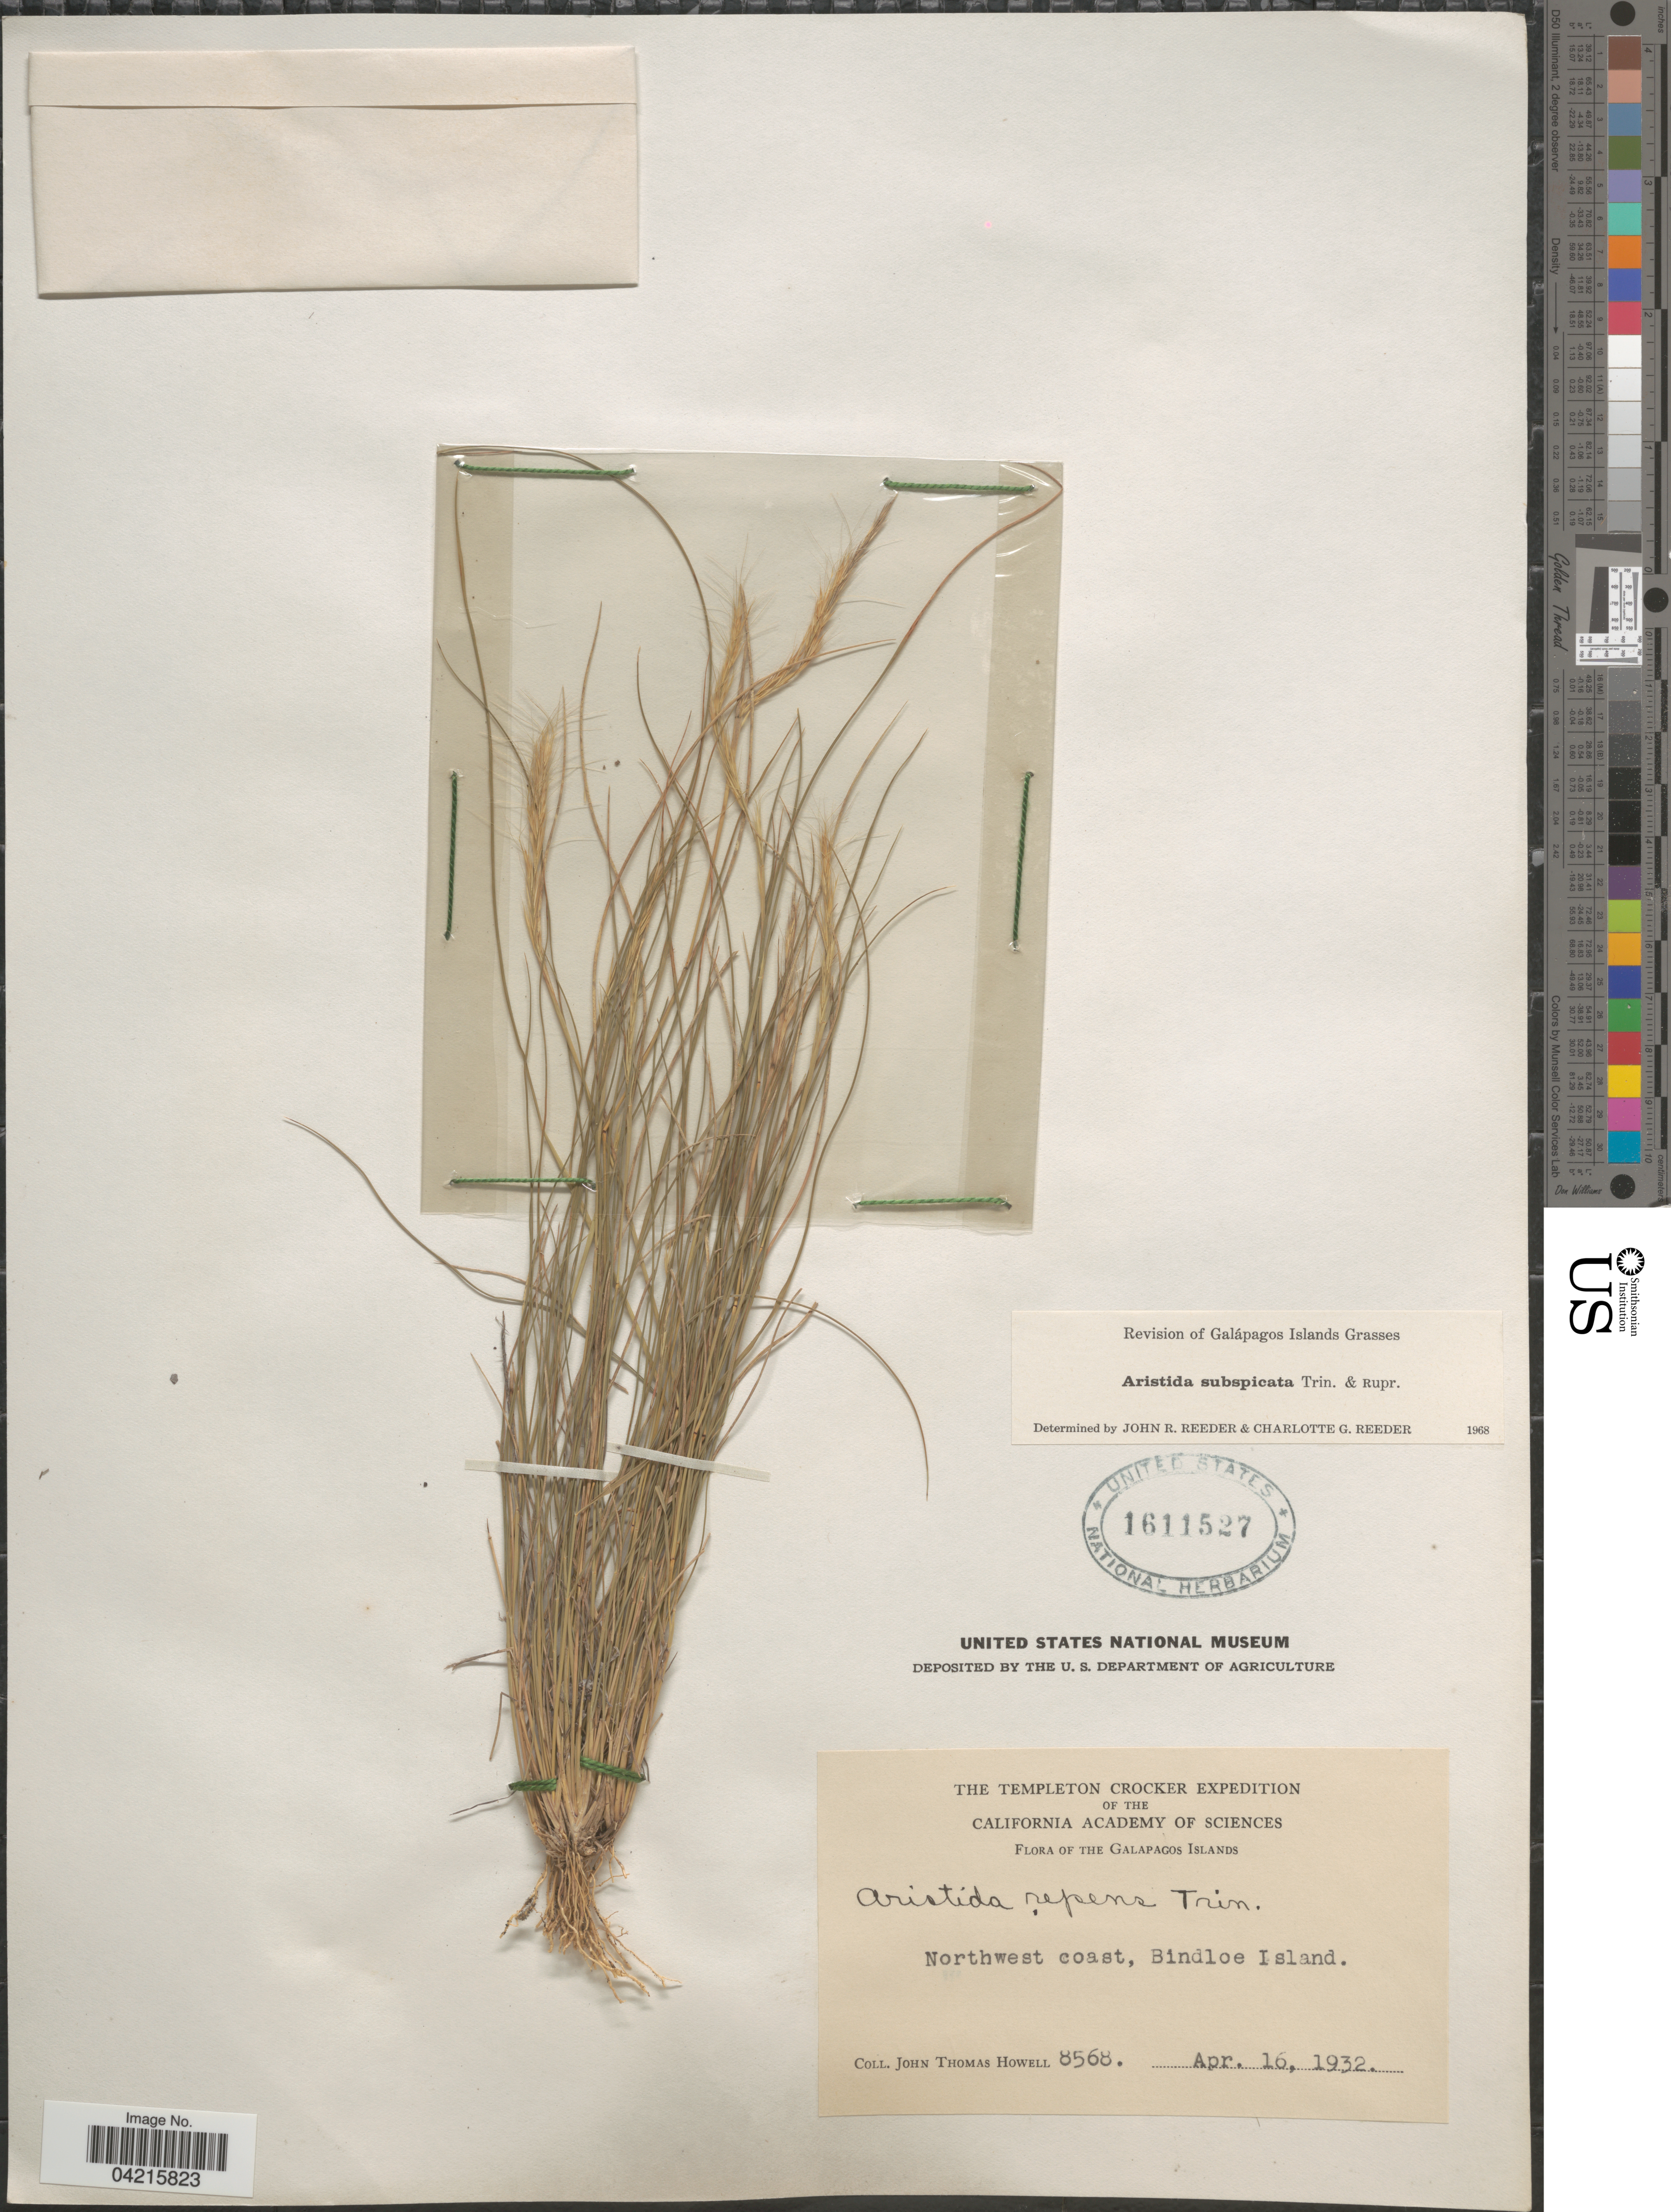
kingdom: Plantae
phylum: Tracheophyta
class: Liliopsida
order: Poales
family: Poaceae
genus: Aristida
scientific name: Aristida subspicata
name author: Trin. & Rupr.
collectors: J. T. Howell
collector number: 8568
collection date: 1932-04-16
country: Ecuador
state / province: Colón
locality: The Templeton Crocker Expedition. The Galapagos Islands. Northwest coast, Bindloe Island.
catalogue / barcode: US 1611527